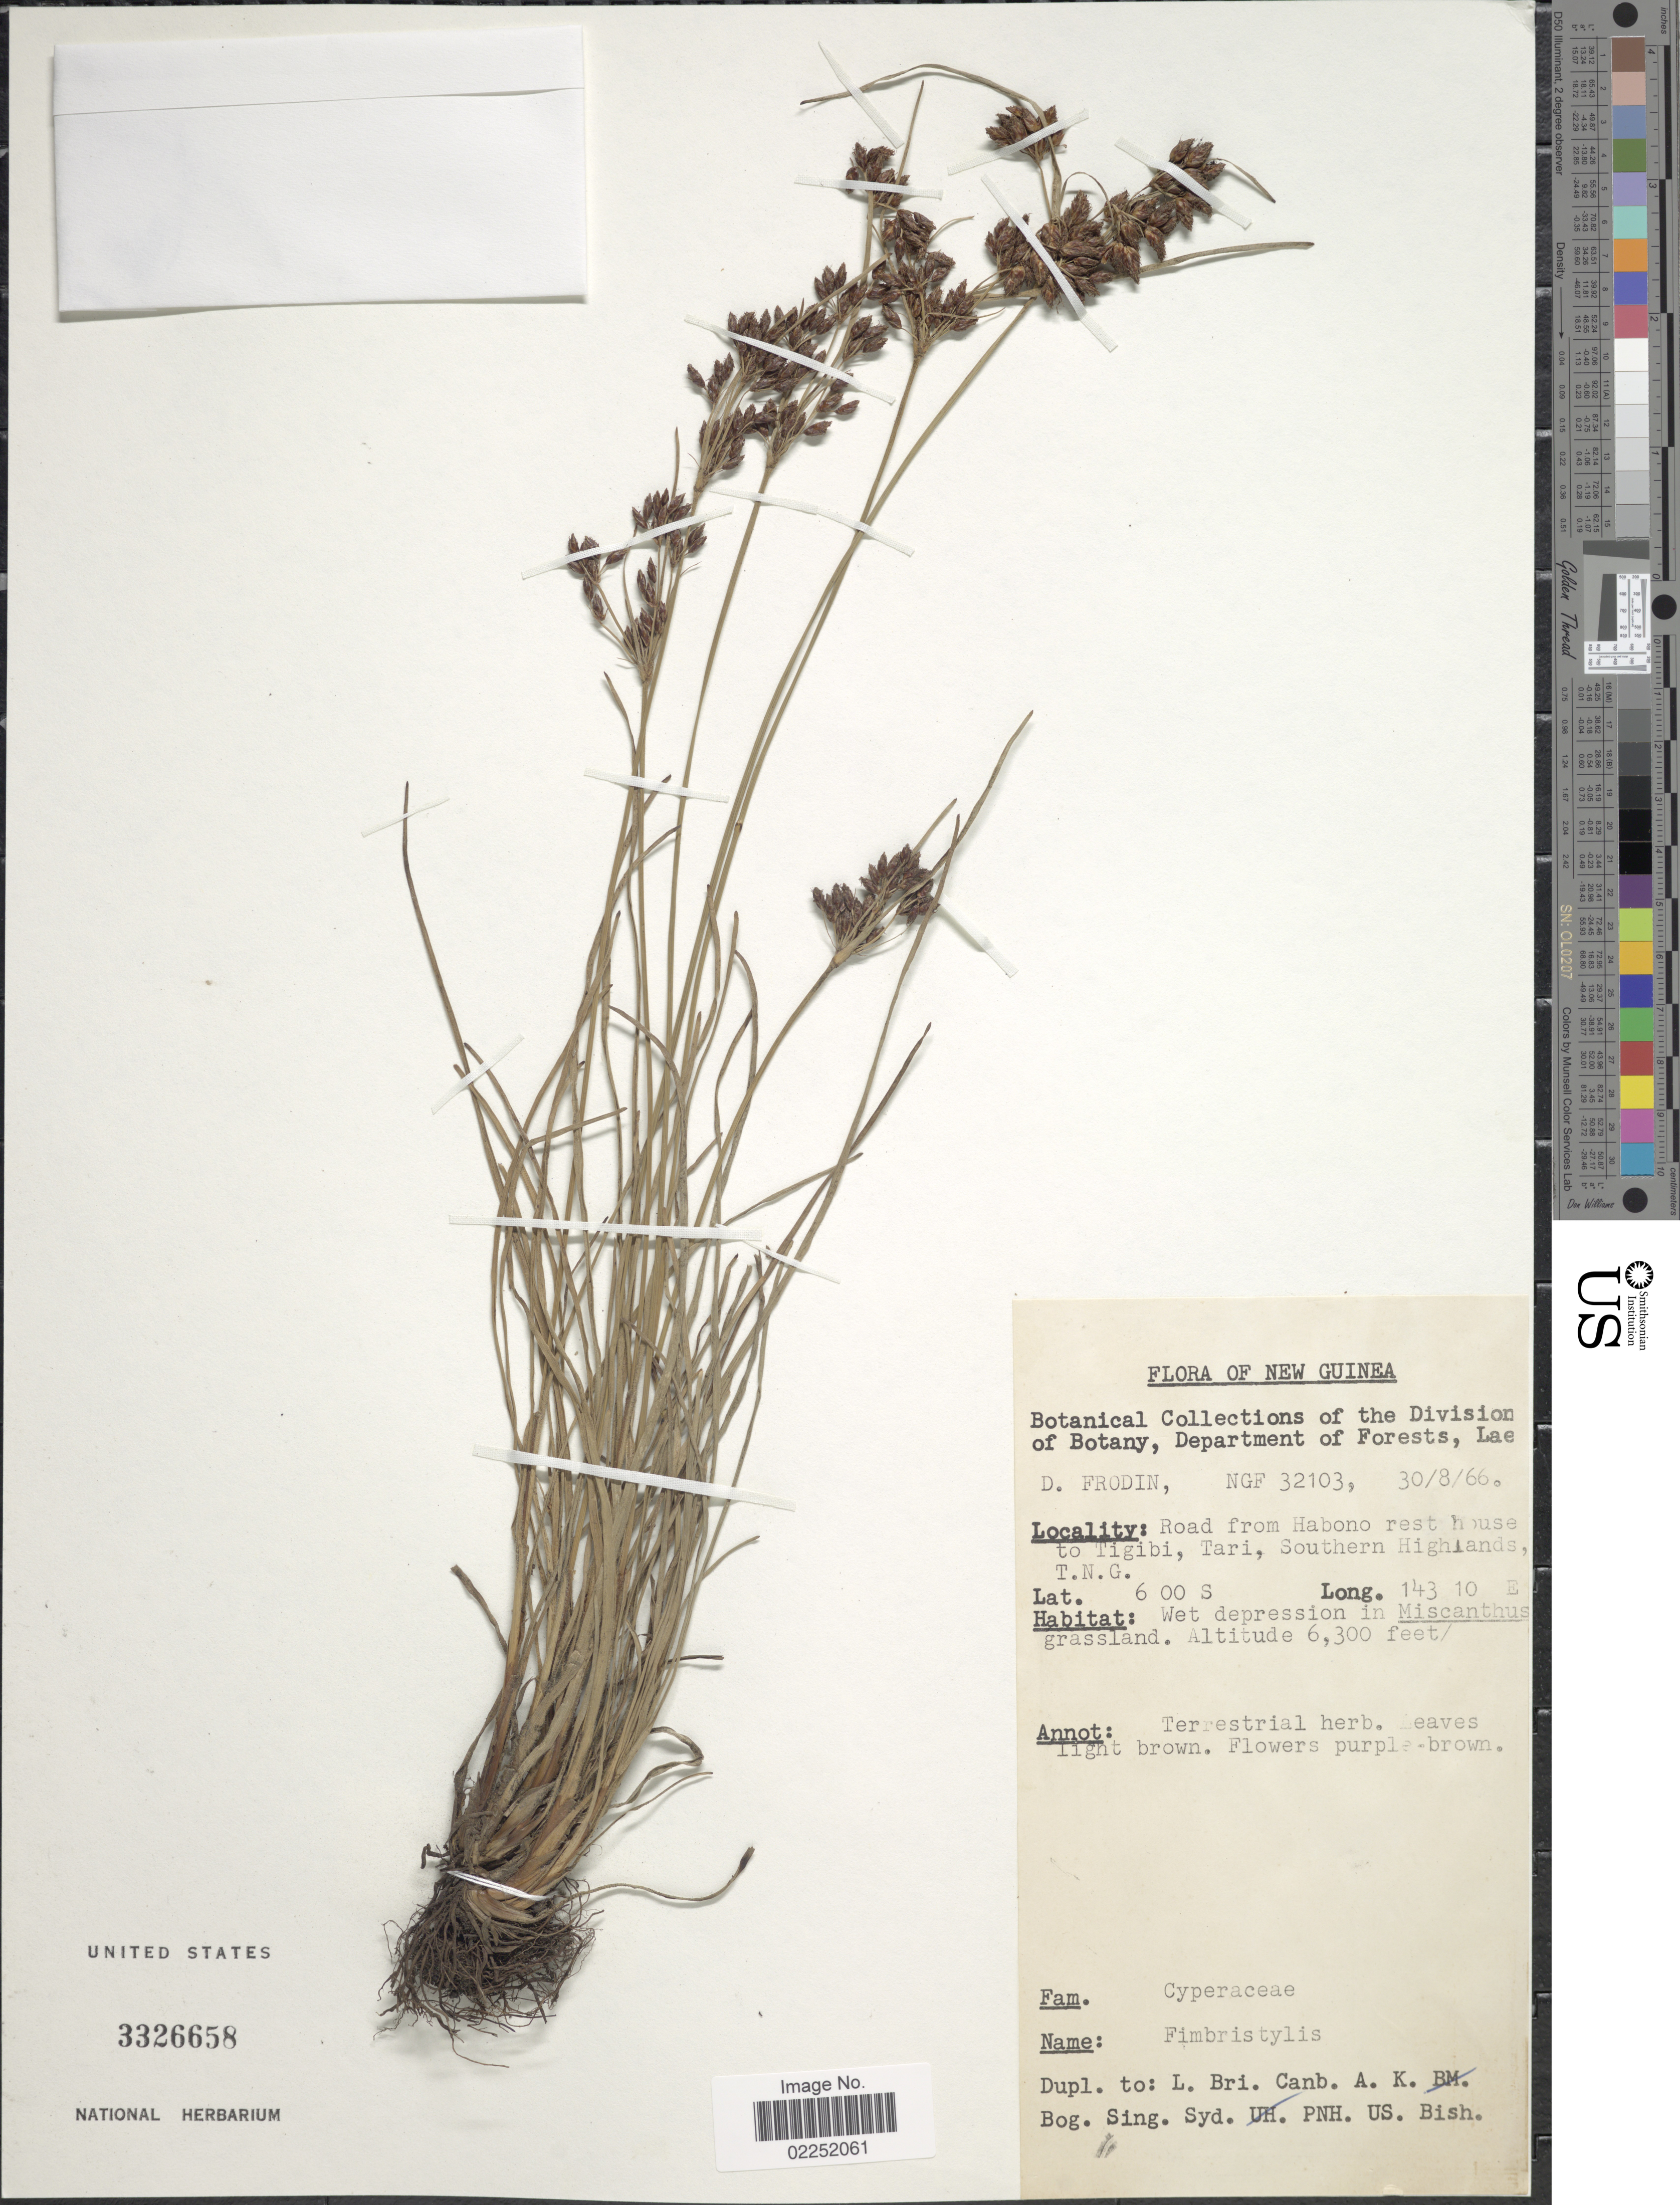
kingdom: Plantae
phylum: Tracheophyta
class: Liliopsida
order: Poales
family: Cyperaceae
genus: Fimbristylis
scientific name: Fimbristylis dichotoma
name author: (L.) Vahl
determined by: Kern, J. H.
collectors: D. G. Frodin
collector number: NGF 32103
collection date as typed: Transcribed d/m/y: 30/8/66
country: Papua New Guinea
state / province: Southern Highlands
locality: New Guinea, Road from Habono rest house to Tigibi, Tari, Southern Highlands, T.N.G.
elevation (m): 1920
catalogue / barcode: US 3326658